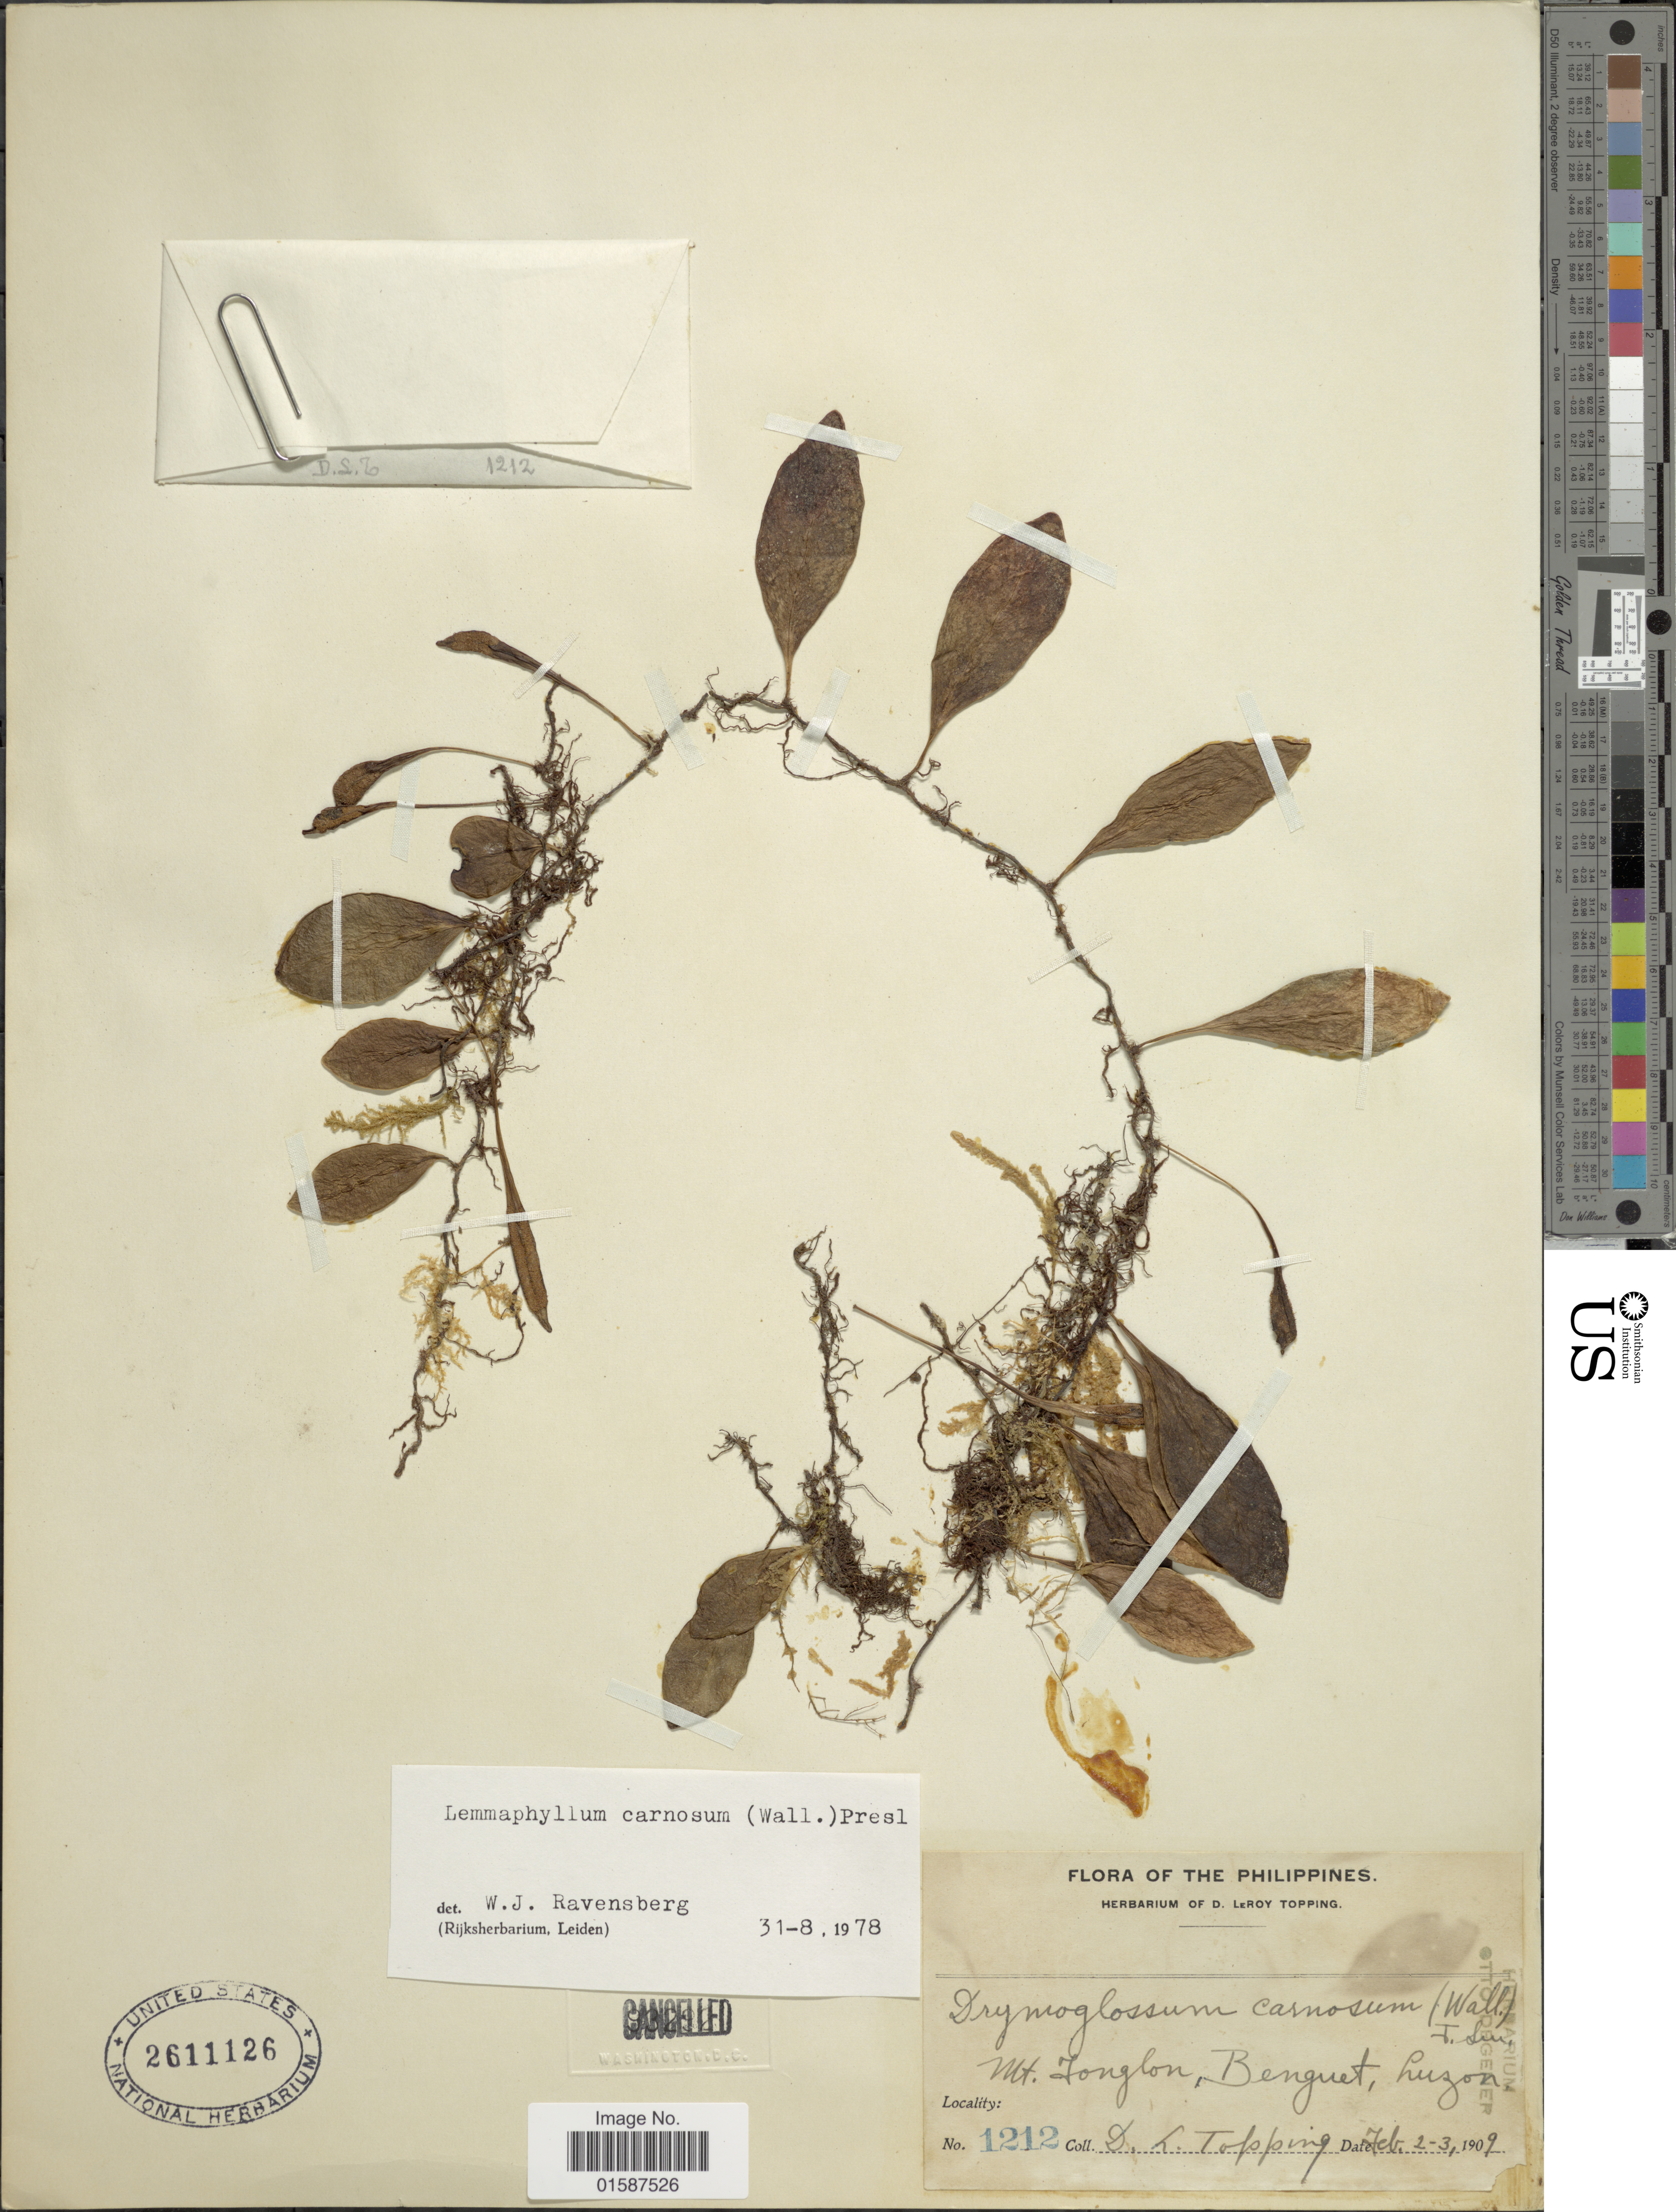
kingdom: Plantae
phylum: Tracheophyta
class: Polypodiopsida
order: Polypodiales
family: Polypodiaceae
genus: Lemmaphyllum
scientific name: Lemmaphyllum carnosum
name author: (J. Sm. ex Hook.) C. Presl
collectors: D. L. Topping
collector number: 1212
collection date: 1909-02-02/1909-02-03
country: Philippines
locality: Mt. Tonglon, Benguet, Luzon.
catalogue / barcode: US 2611126